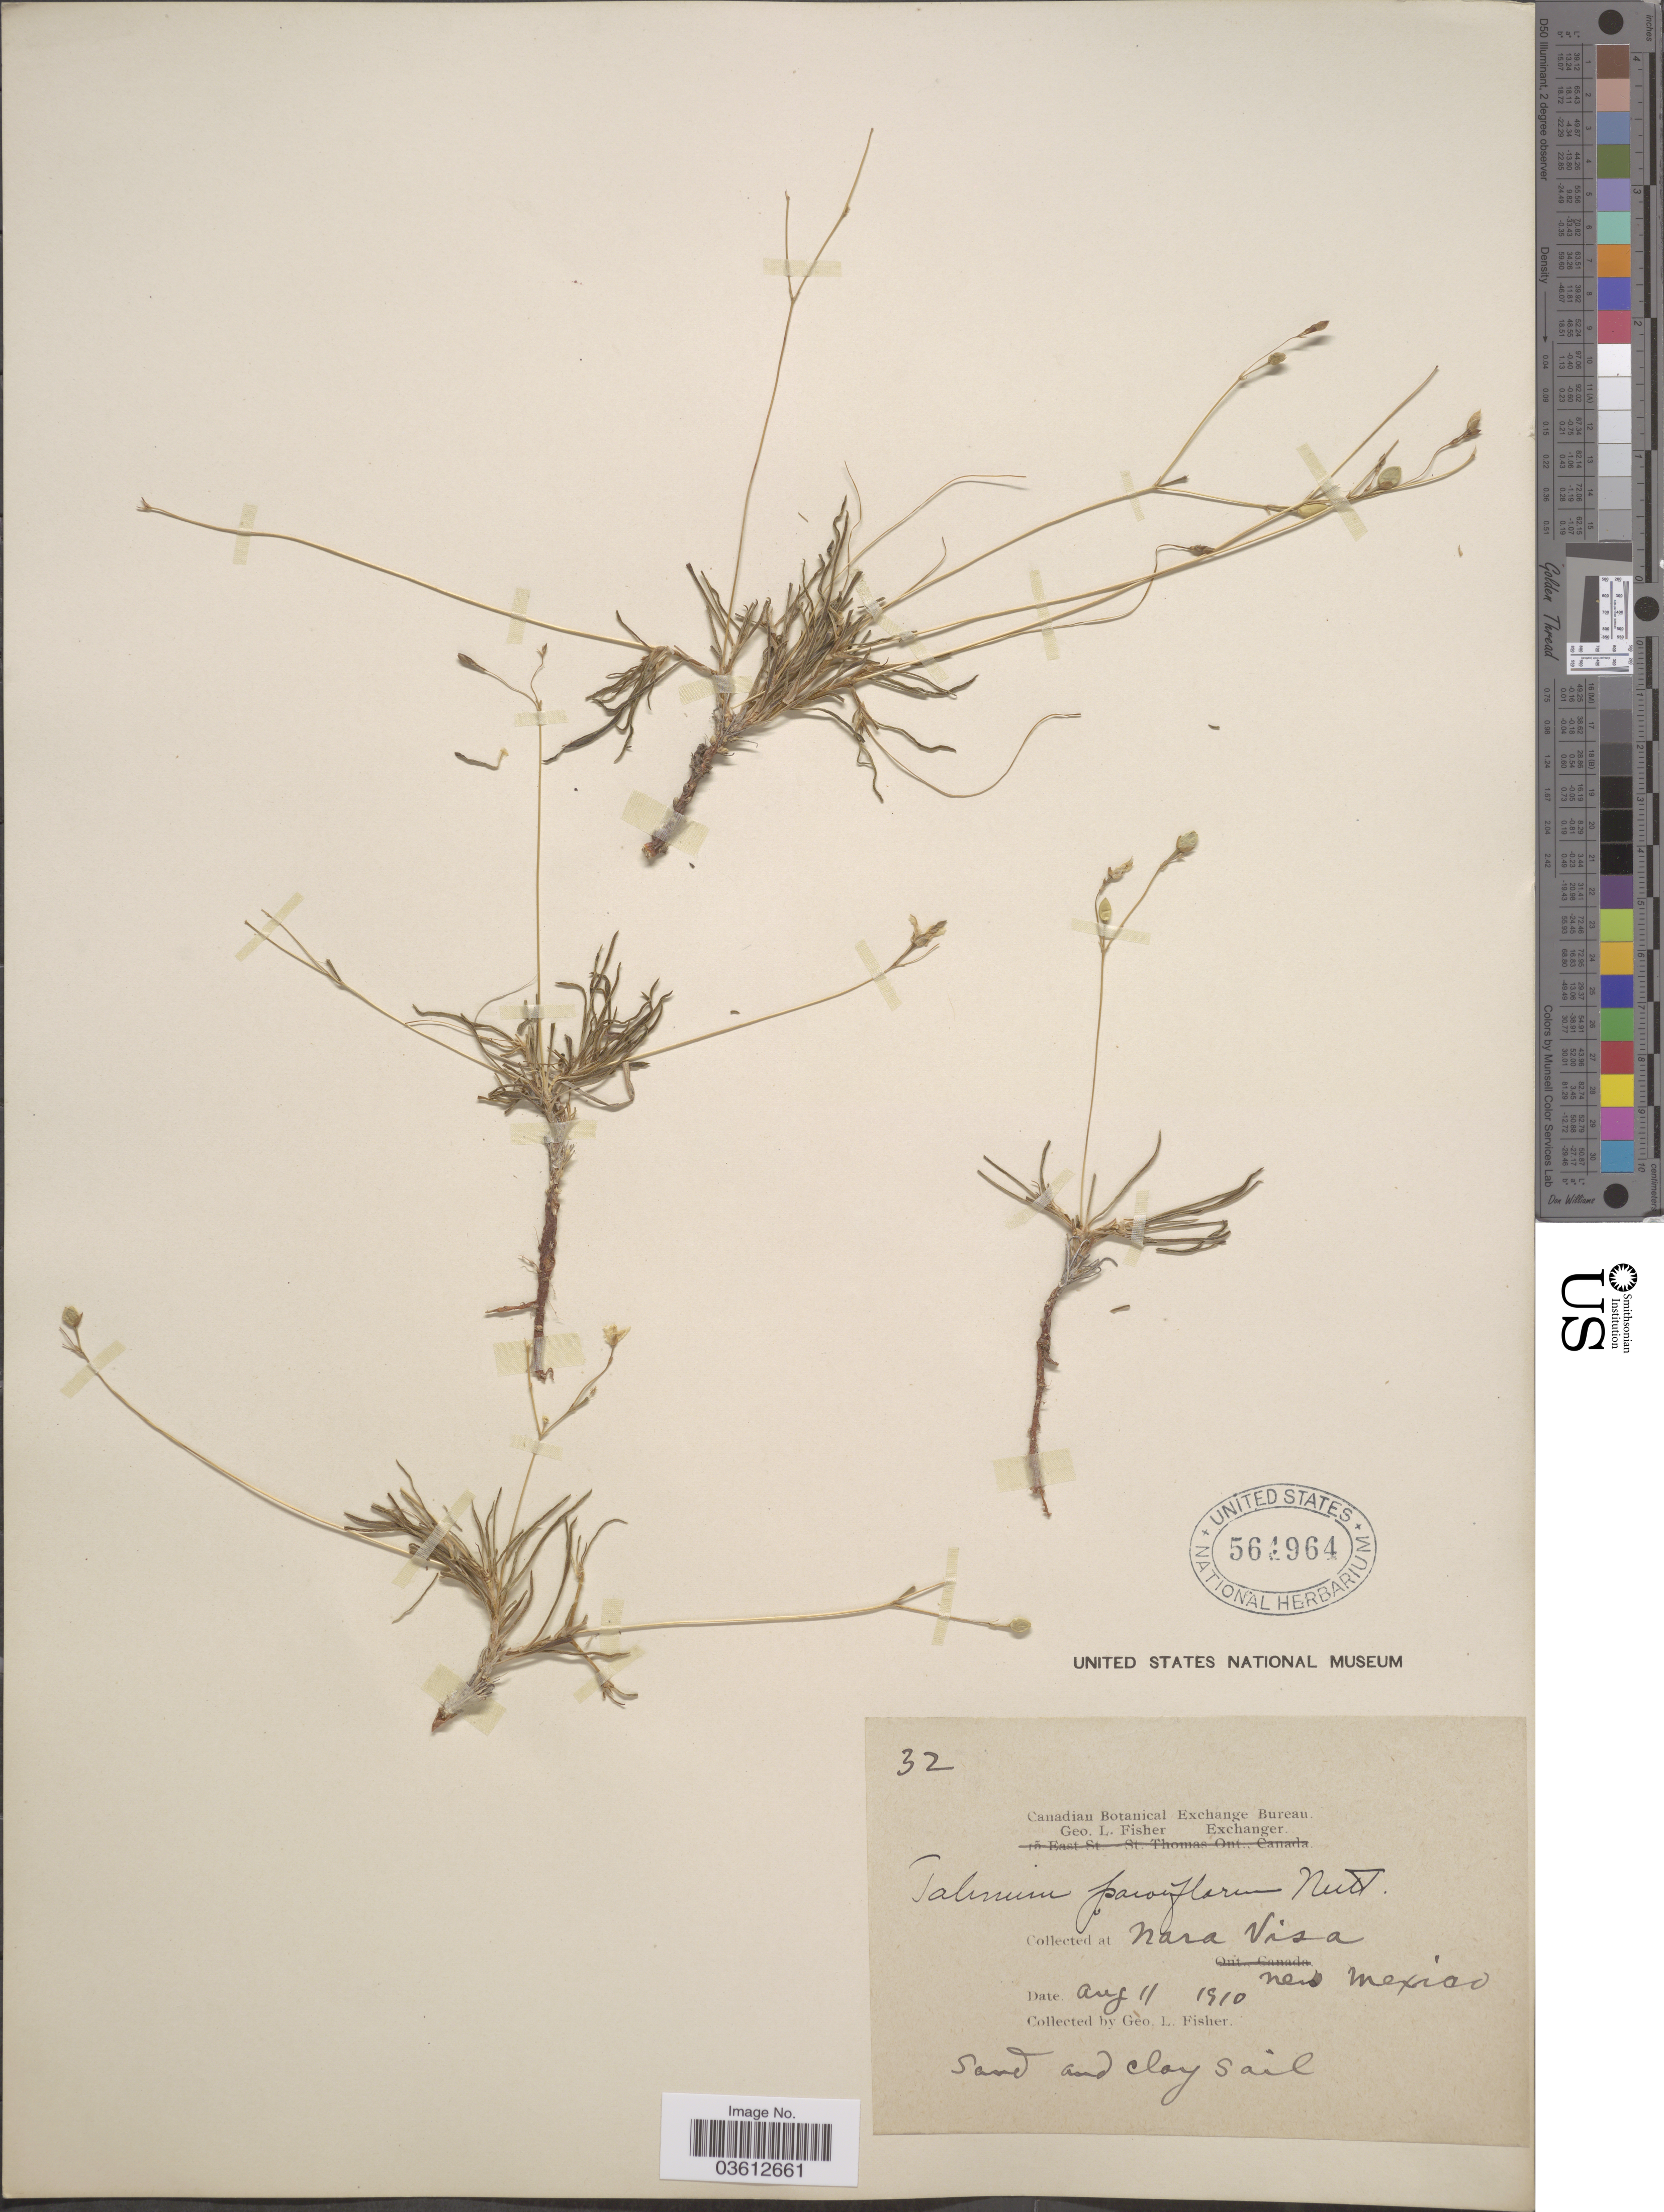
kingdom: Plantae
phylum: Tracheophyta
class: Magnoliopsida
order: Caryophyllales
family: Talinaceae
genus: Talinum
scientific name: Talinum parviflorum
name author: Nutt.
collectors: G. L. Fisher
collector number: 32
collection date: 1910-08-11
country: United States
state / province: New Mexico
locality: Nara Visa.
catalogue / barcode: US 564964